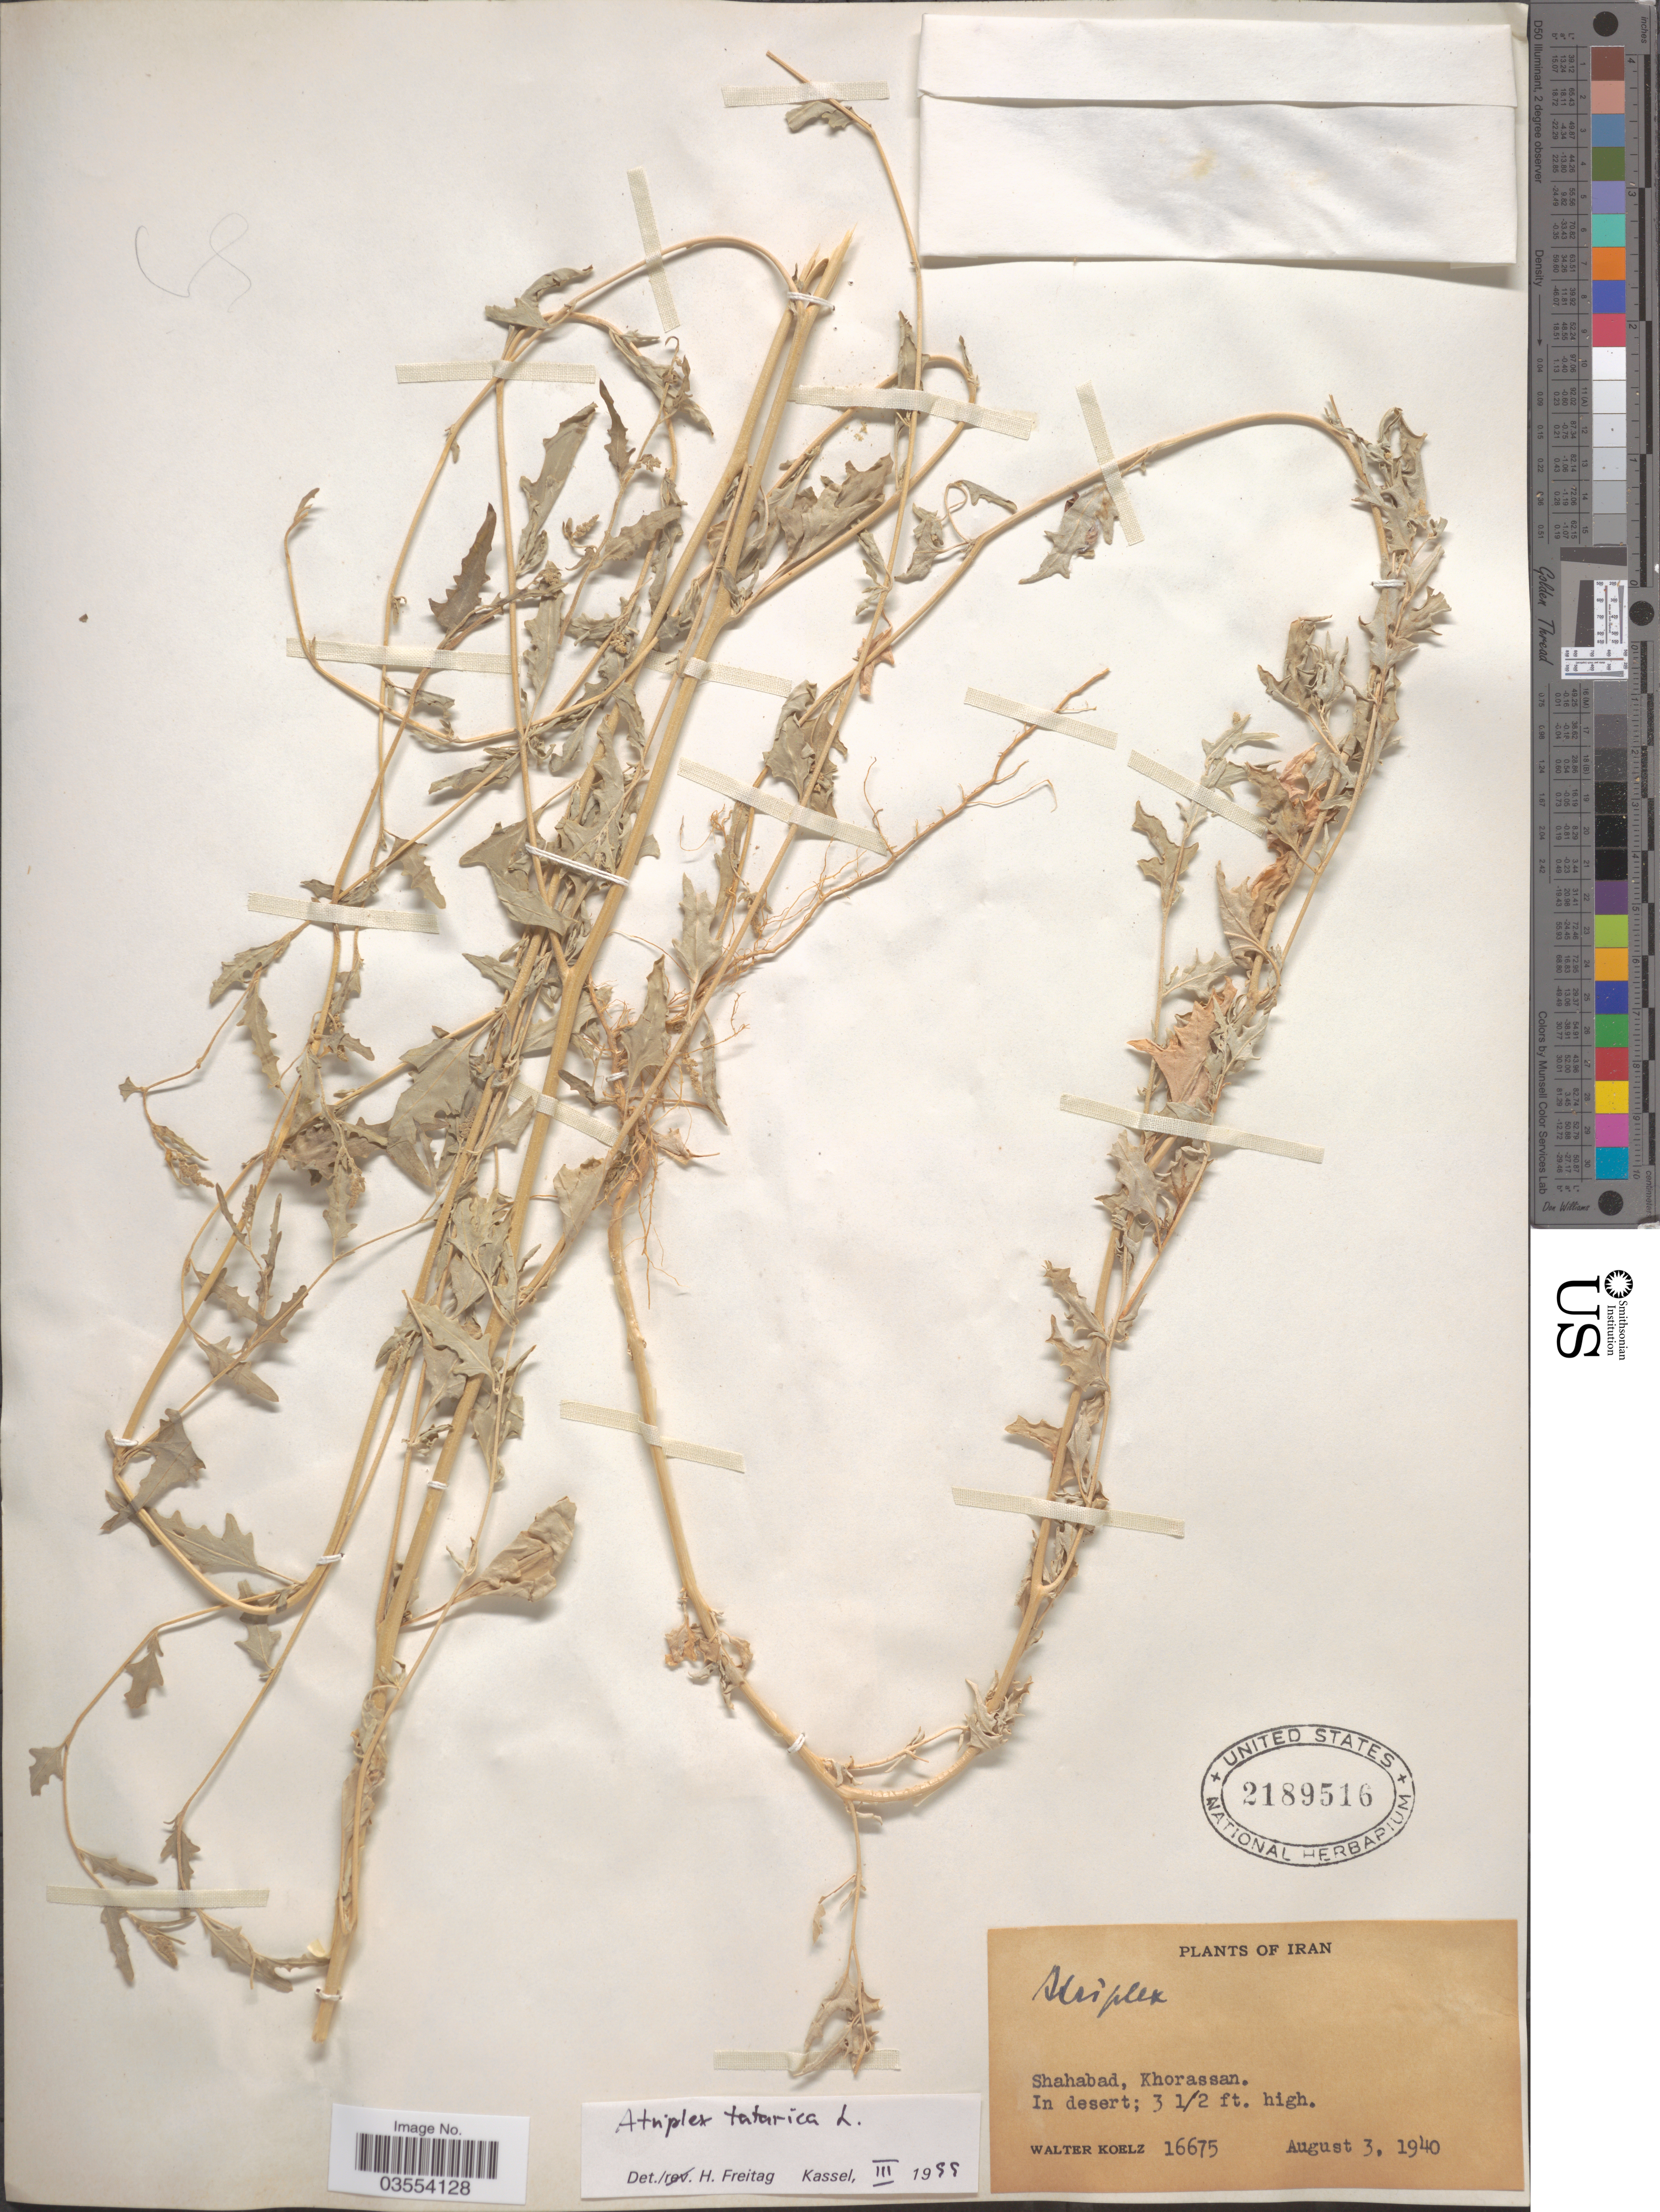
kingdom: Plantae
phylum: Tracheophyta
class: Magnoliopsida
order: Caryophyllales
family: Amaranthaceae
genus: Atriplex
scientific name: Atriplex tatarica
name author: L.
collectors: W. N. Koelz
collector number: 16675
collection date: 1940-08-03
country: Iran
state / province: Khorasan [obsolete]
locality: Shahabad, Khorassan.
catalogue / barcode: US 2189516